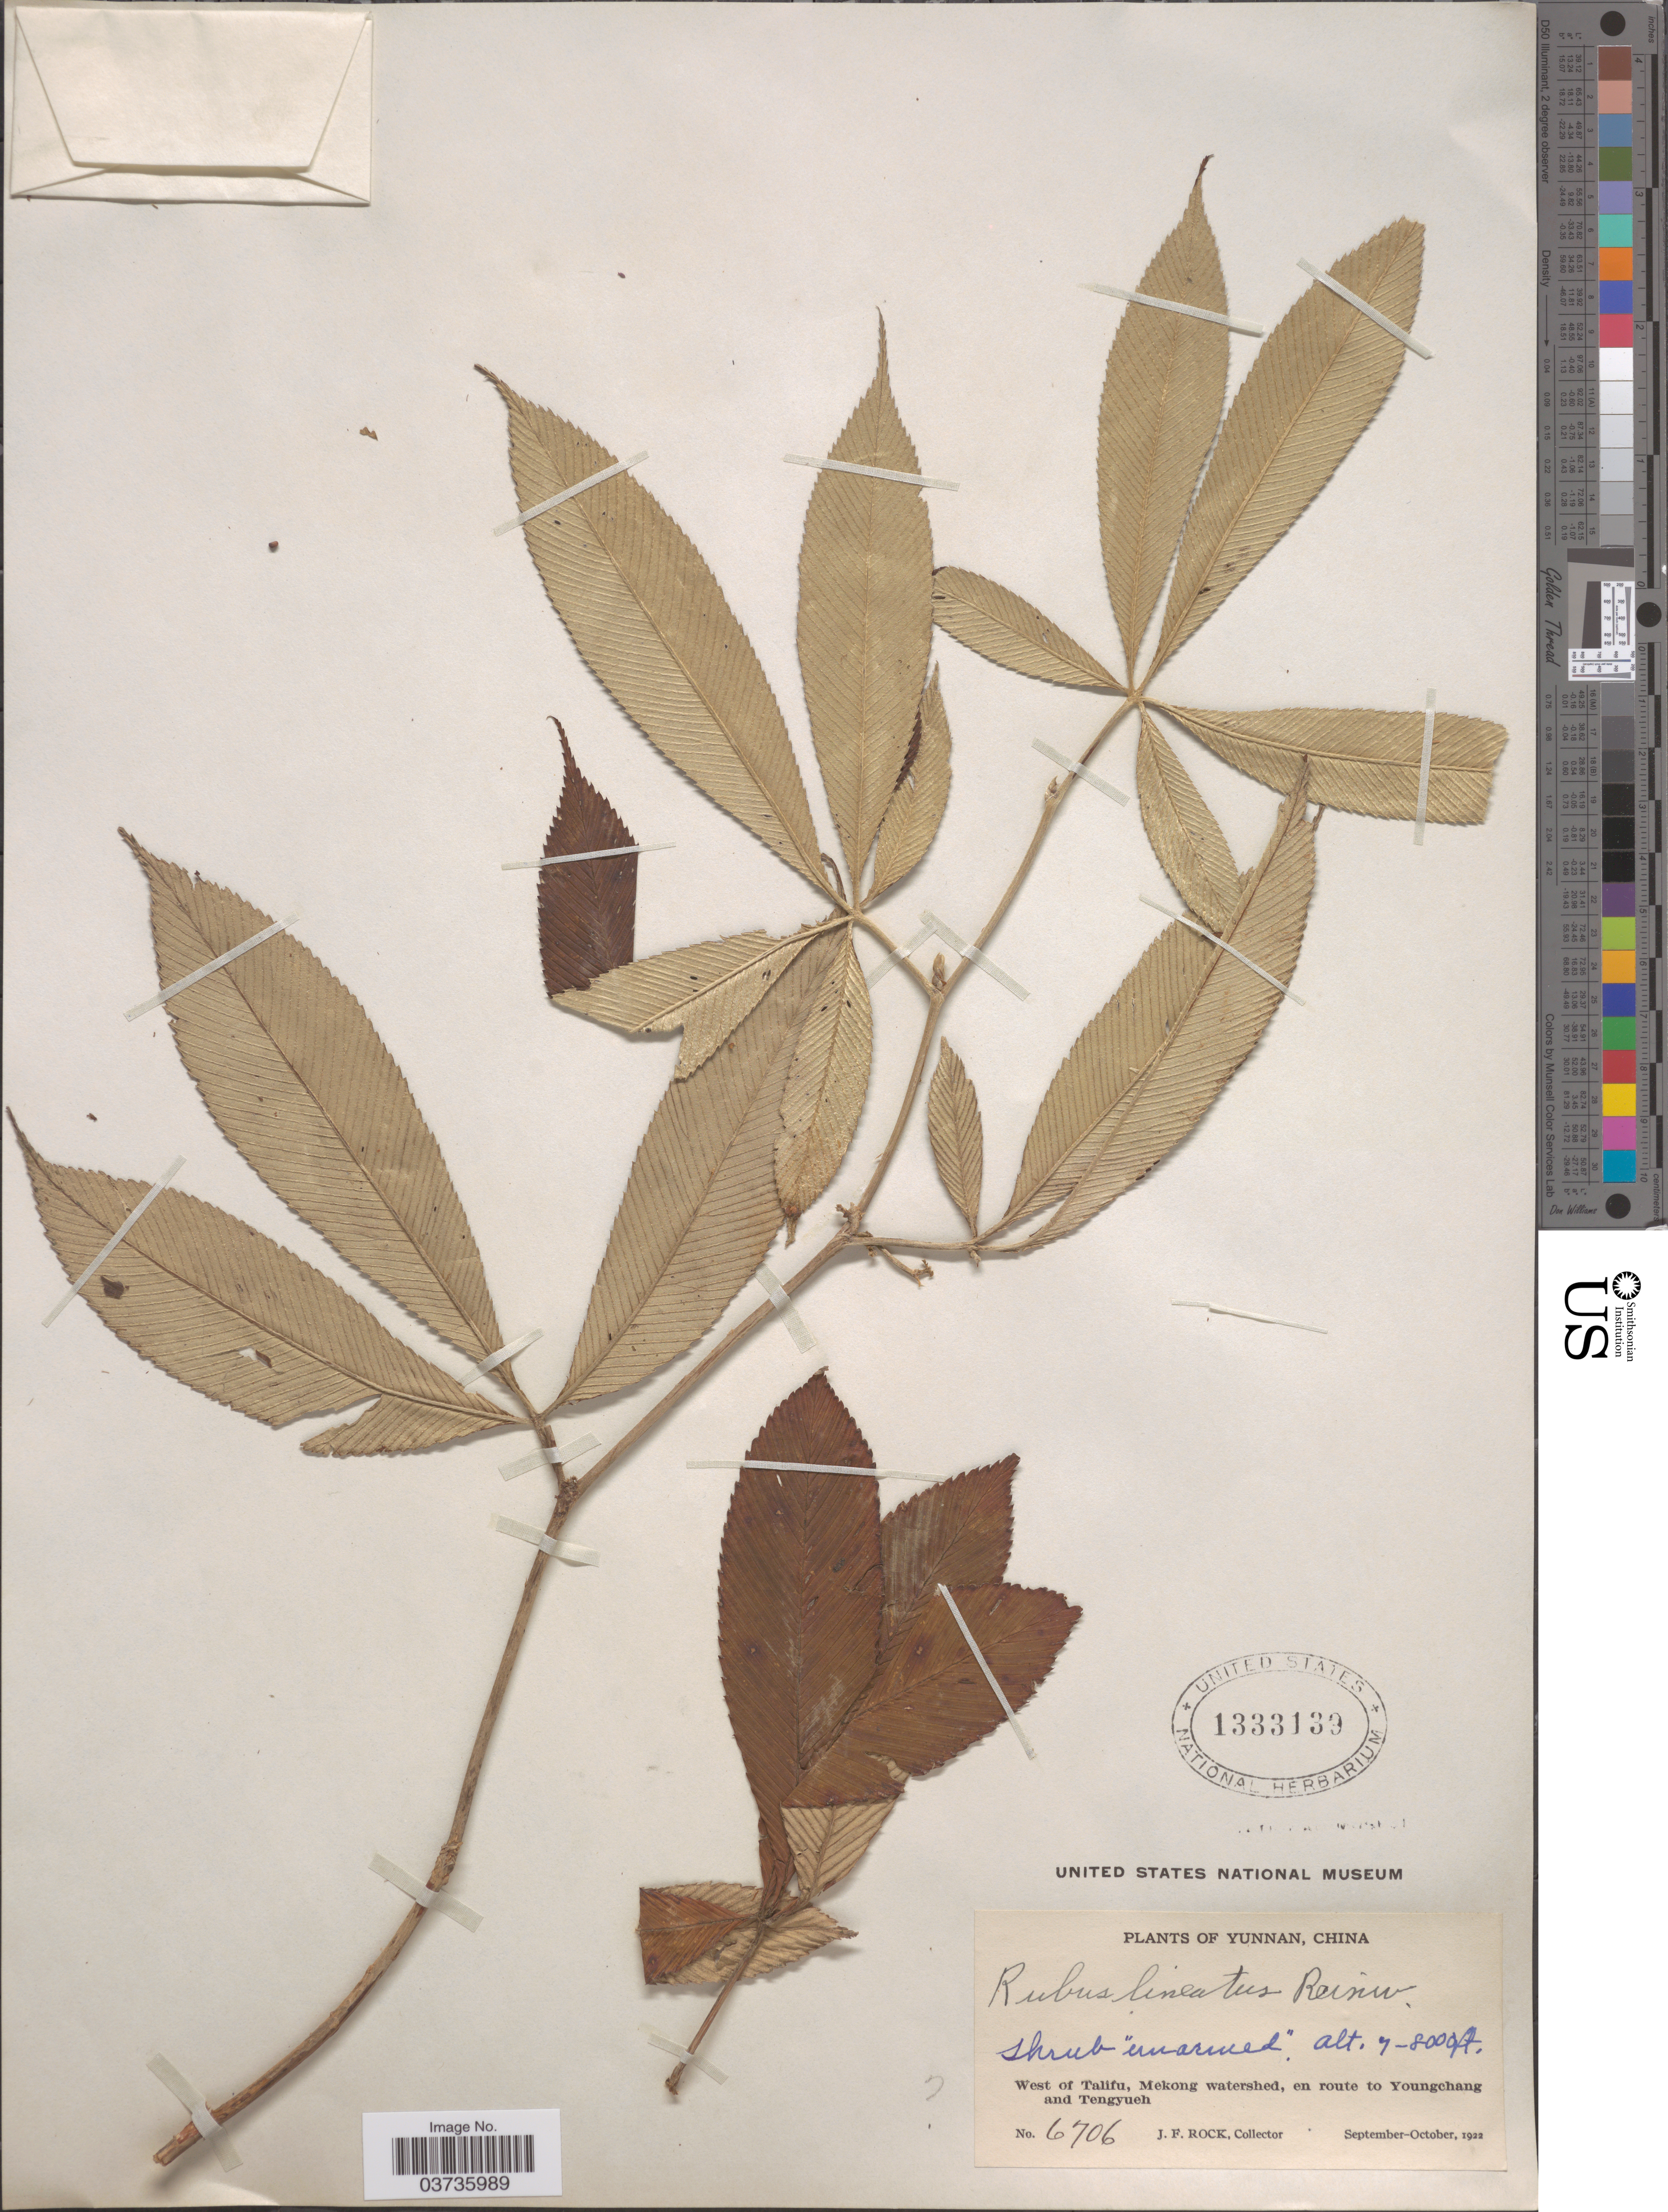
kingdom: Plantae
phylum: Tracheophyta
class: Magnoliopsida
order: Rosales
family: Rosaceae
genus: Rubus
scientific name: Rubus lineatus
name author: Reinw.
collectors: J. Rock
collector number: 6706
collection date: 1922-09/1922-10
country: China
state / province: Yunnan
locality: West of Talifu, Mekong watershed, en route to Youngchang and Tengyueh.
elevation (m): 2134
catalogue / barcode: US 1333139